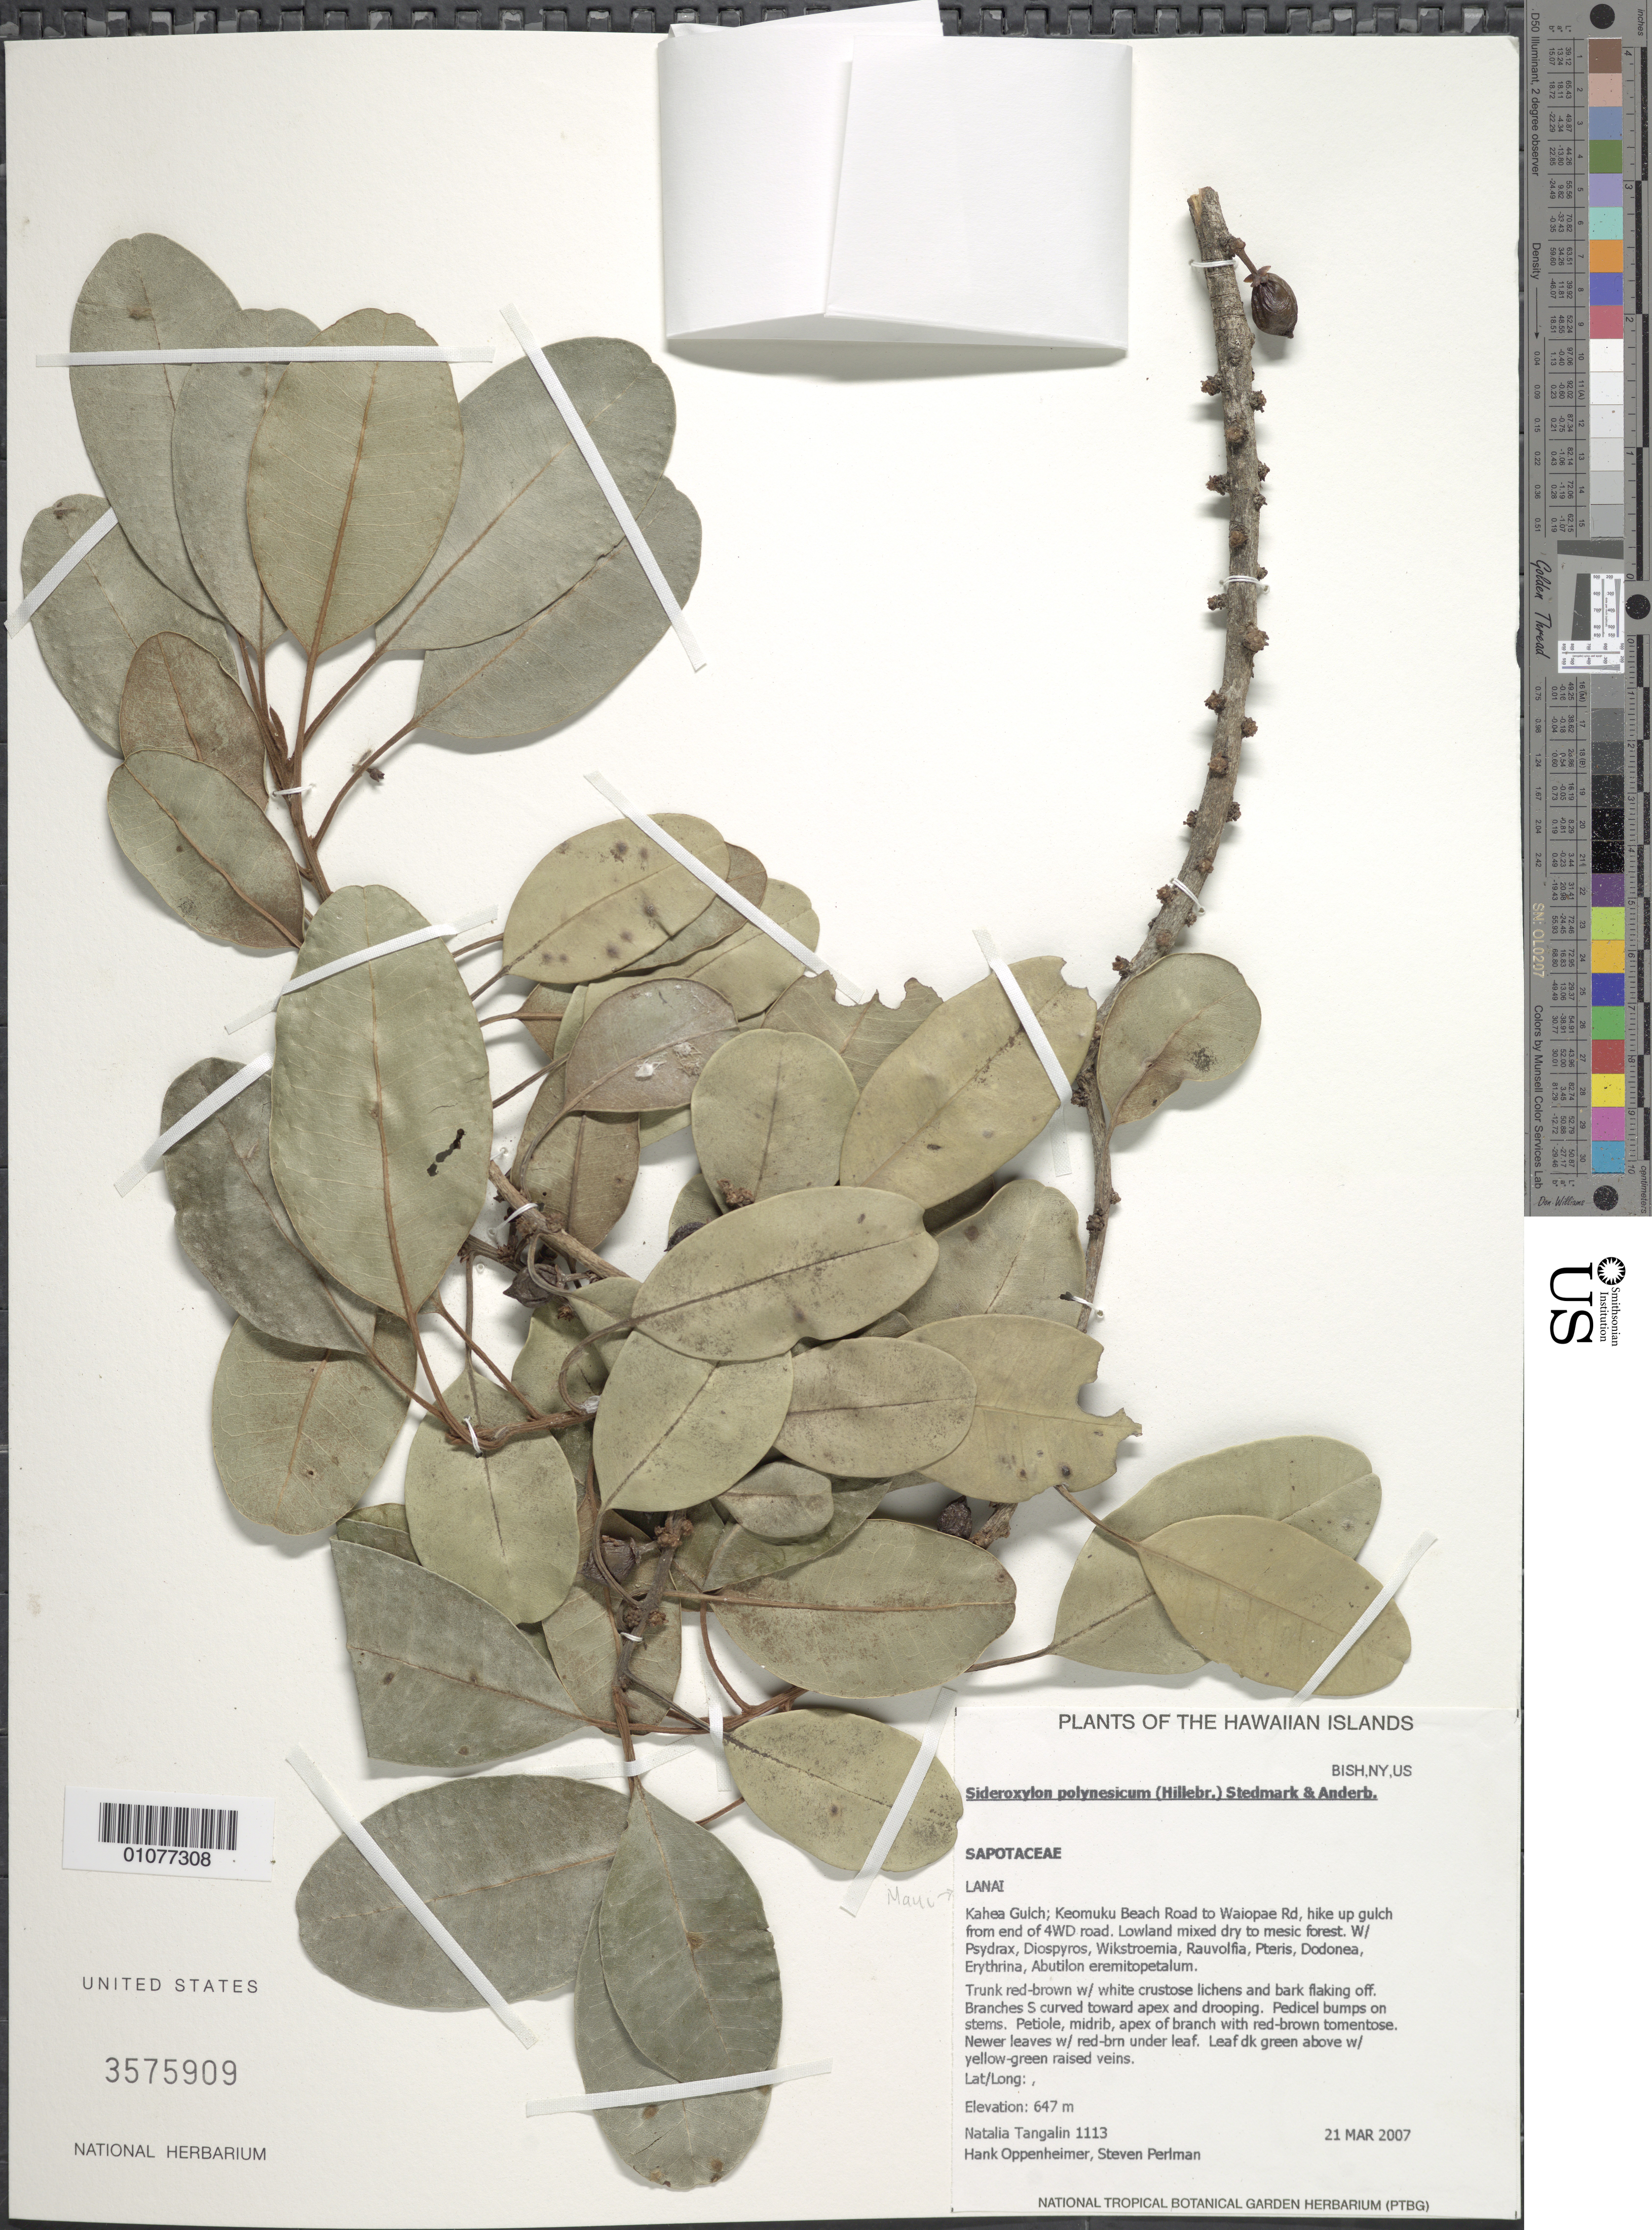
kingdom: Plantae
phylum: Tracheophyta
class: Magnoliopsida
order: Ericales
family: Sapotaceae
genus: Sideroxylon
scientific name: Sideroxylon polynesicum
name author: (Hillebr.) Smedmark & Anderb.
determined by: Wagner, W. L., (BOT), Smithsonian Institution - National Museum of Natural History (UNITED STATES)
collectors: N. Tangalin, H. Oppenheimer & S. P. Perlman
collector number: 1113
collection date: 2007-03-21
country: United States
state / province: Hawaii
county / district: Maui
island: Maui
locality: Kahea Gulch, Keomuku Beach Road to Waipae Rd, hike up gulch from end of 4WD road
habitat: lowland mixed dry to mesic forest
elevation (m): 647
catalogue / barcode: US 3575909